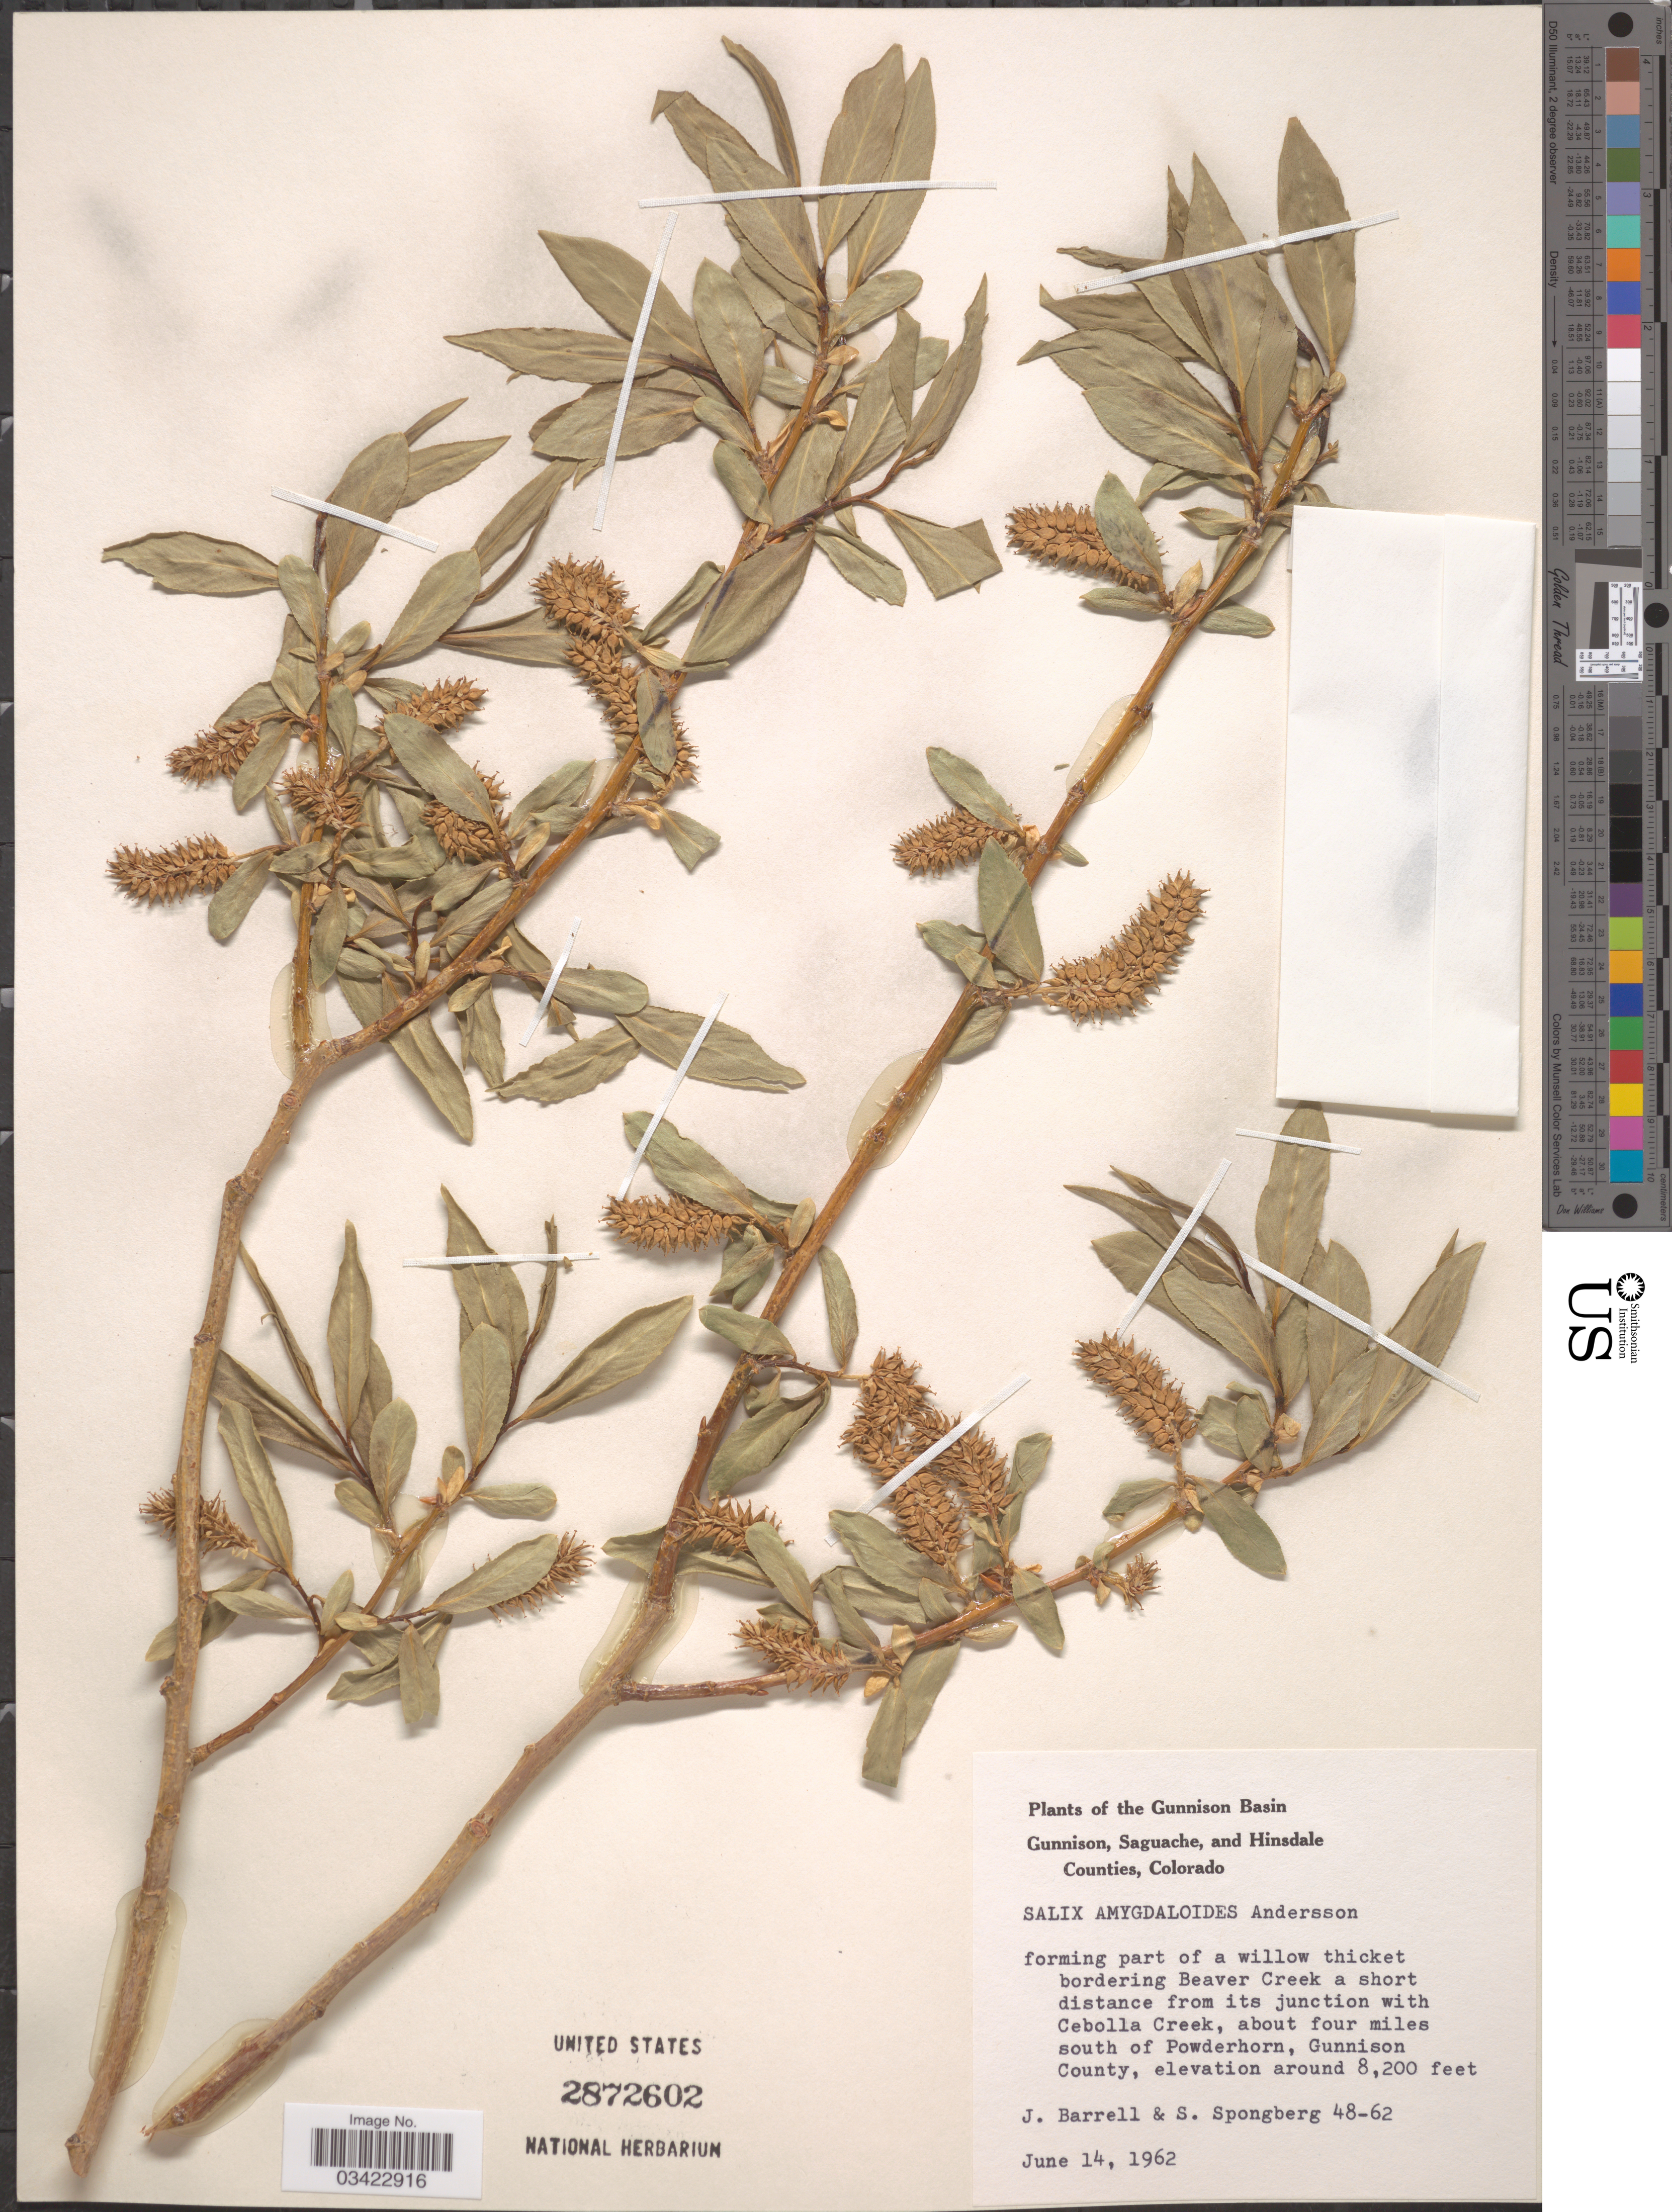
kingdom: Plantae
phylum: Tracheophyta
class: Magnoliopsida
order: Malpighiales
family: Salicaceae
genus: Salix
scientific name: Salix amygdaloides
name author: Andersson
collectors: J. Barrell & S. A.Spongberg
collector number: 48-62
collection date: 1962-06-14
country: United States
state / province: Colorado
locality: The Gunnison Basin. Bordering Beaver Creek a short distance from its junction with Cebolla Creek, about four miles south of Powderhorn, Gunnison County.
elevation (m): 2499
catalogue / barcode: US 2872602